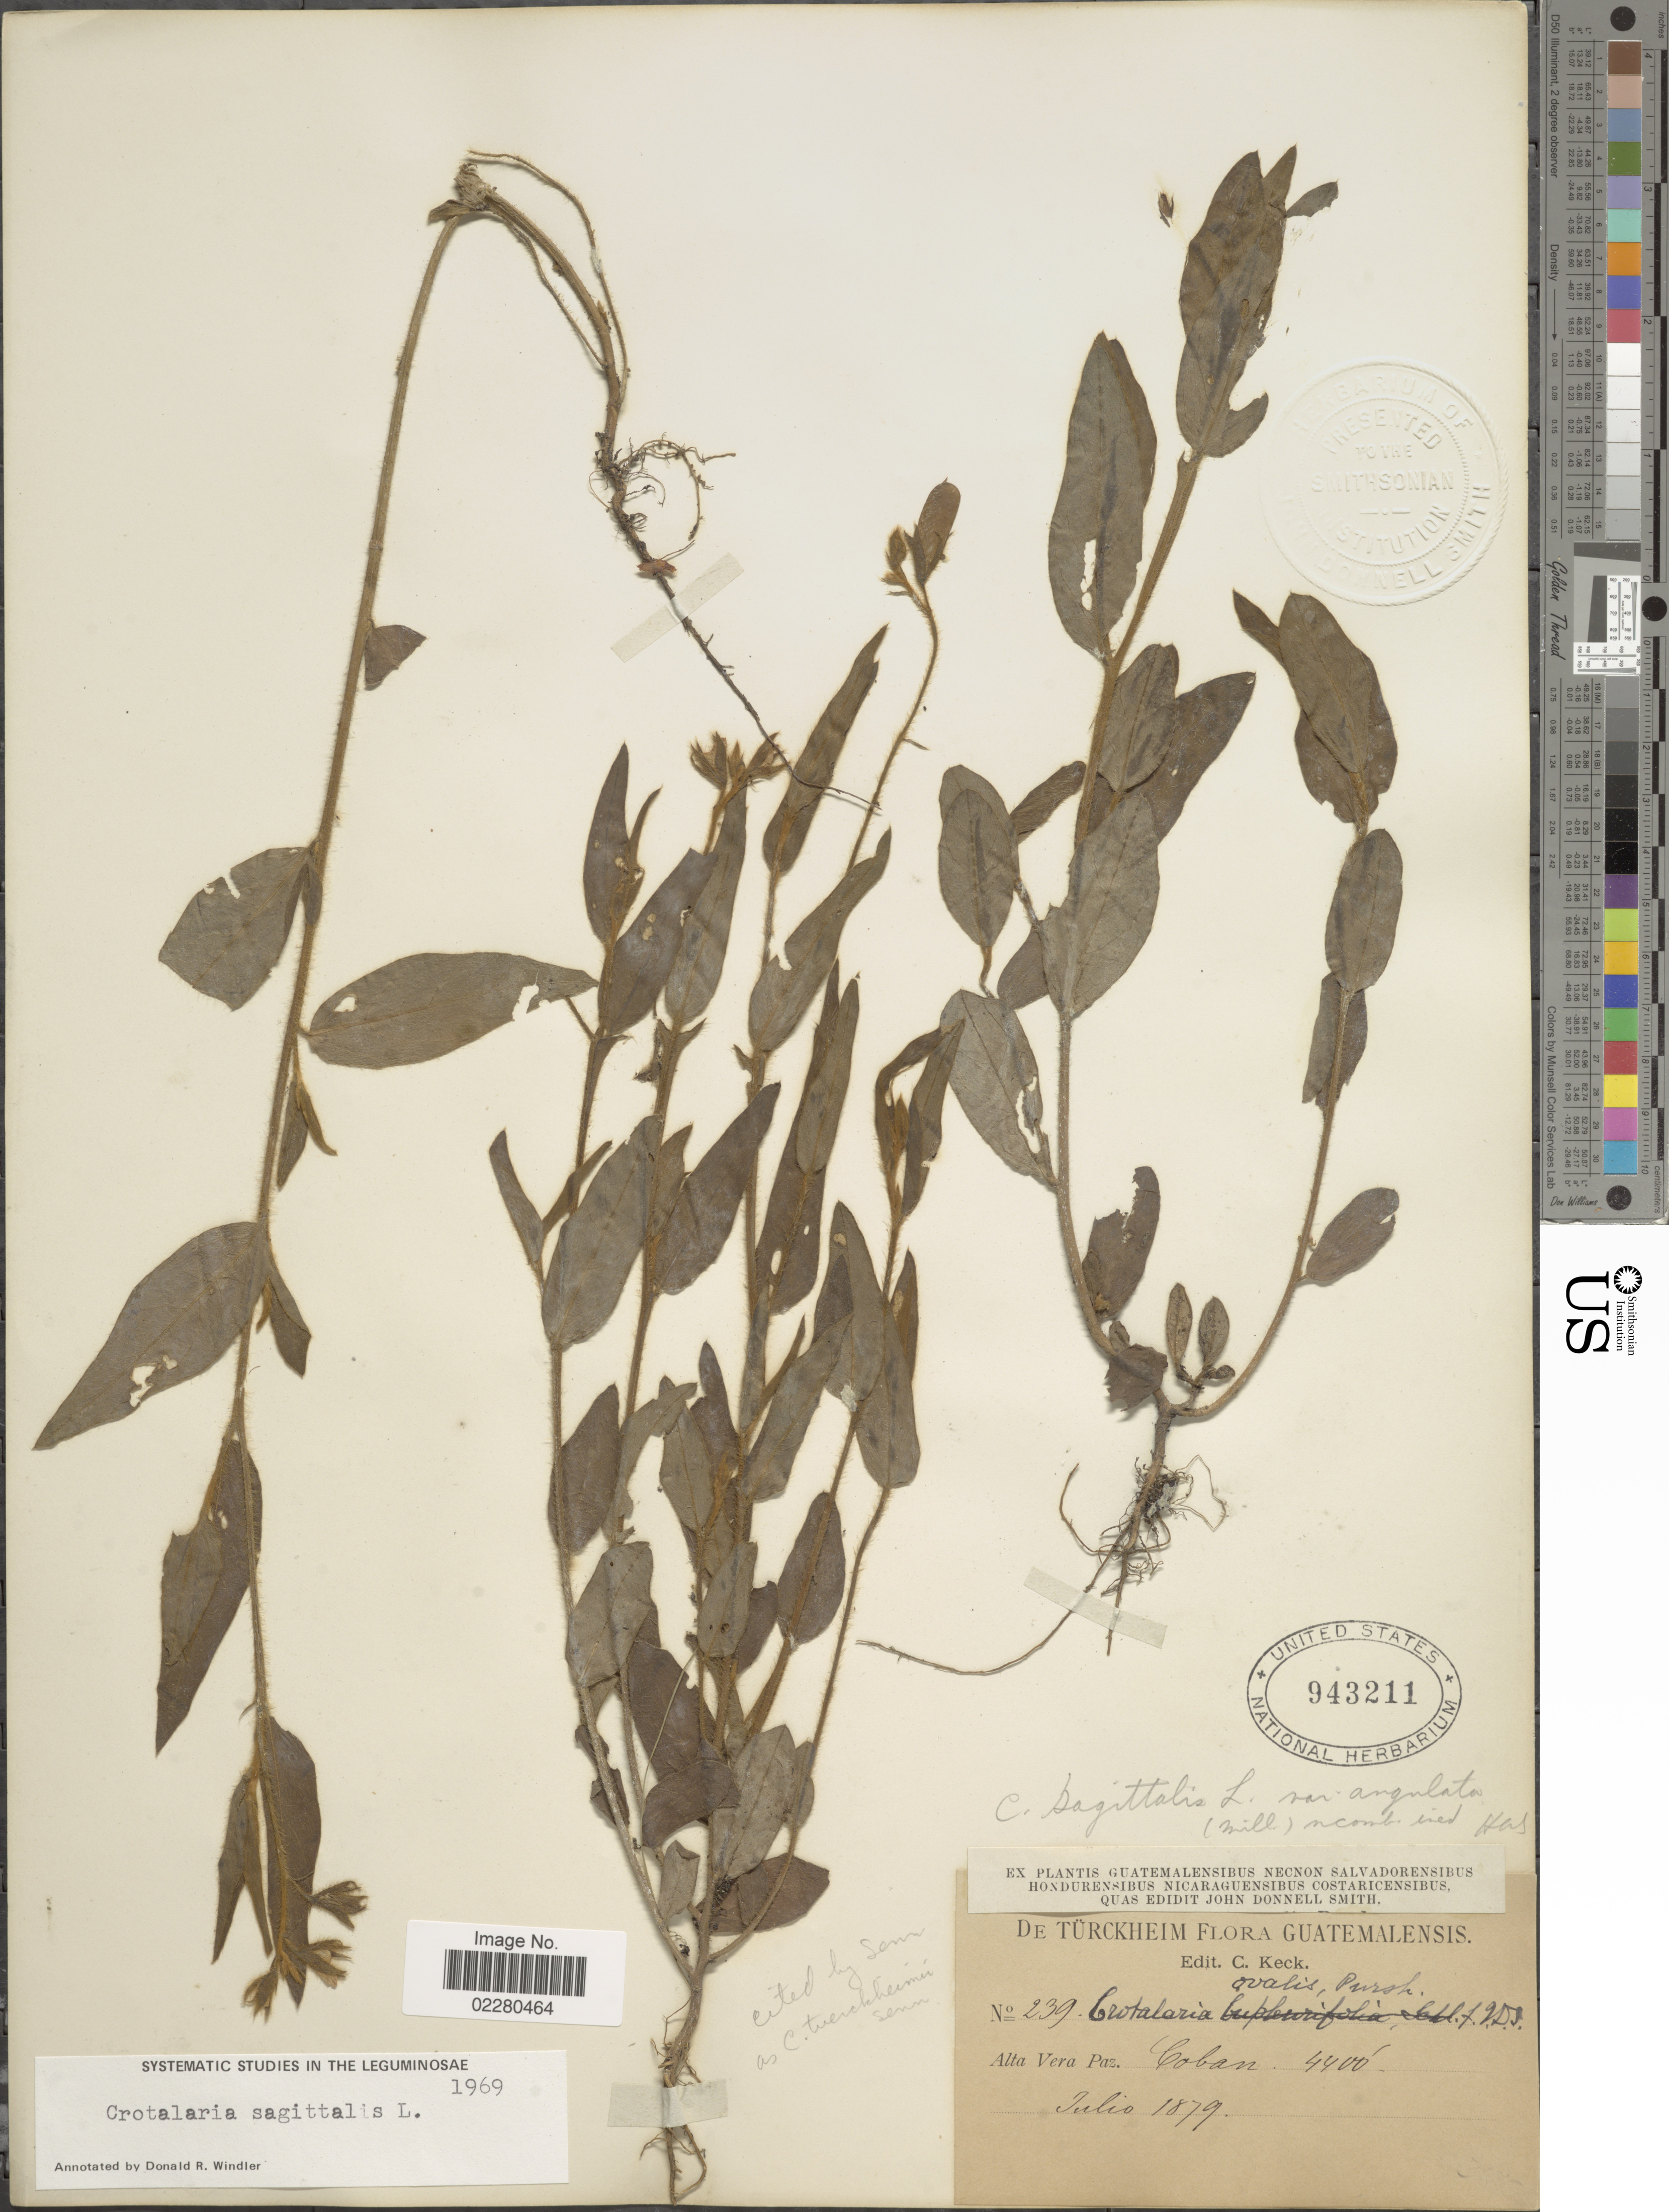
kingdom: Plantae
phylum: Tracheophyta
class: Magnoliopsida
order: Fabales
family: Fabaceae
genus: Crotalaria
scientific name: Crotalaria sagittalis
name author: L.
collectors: C. Keck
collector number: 239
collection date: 1879-07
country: Guatemala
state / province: Alta Verapaz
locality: Coban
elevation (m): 1341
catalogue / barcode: US 943211